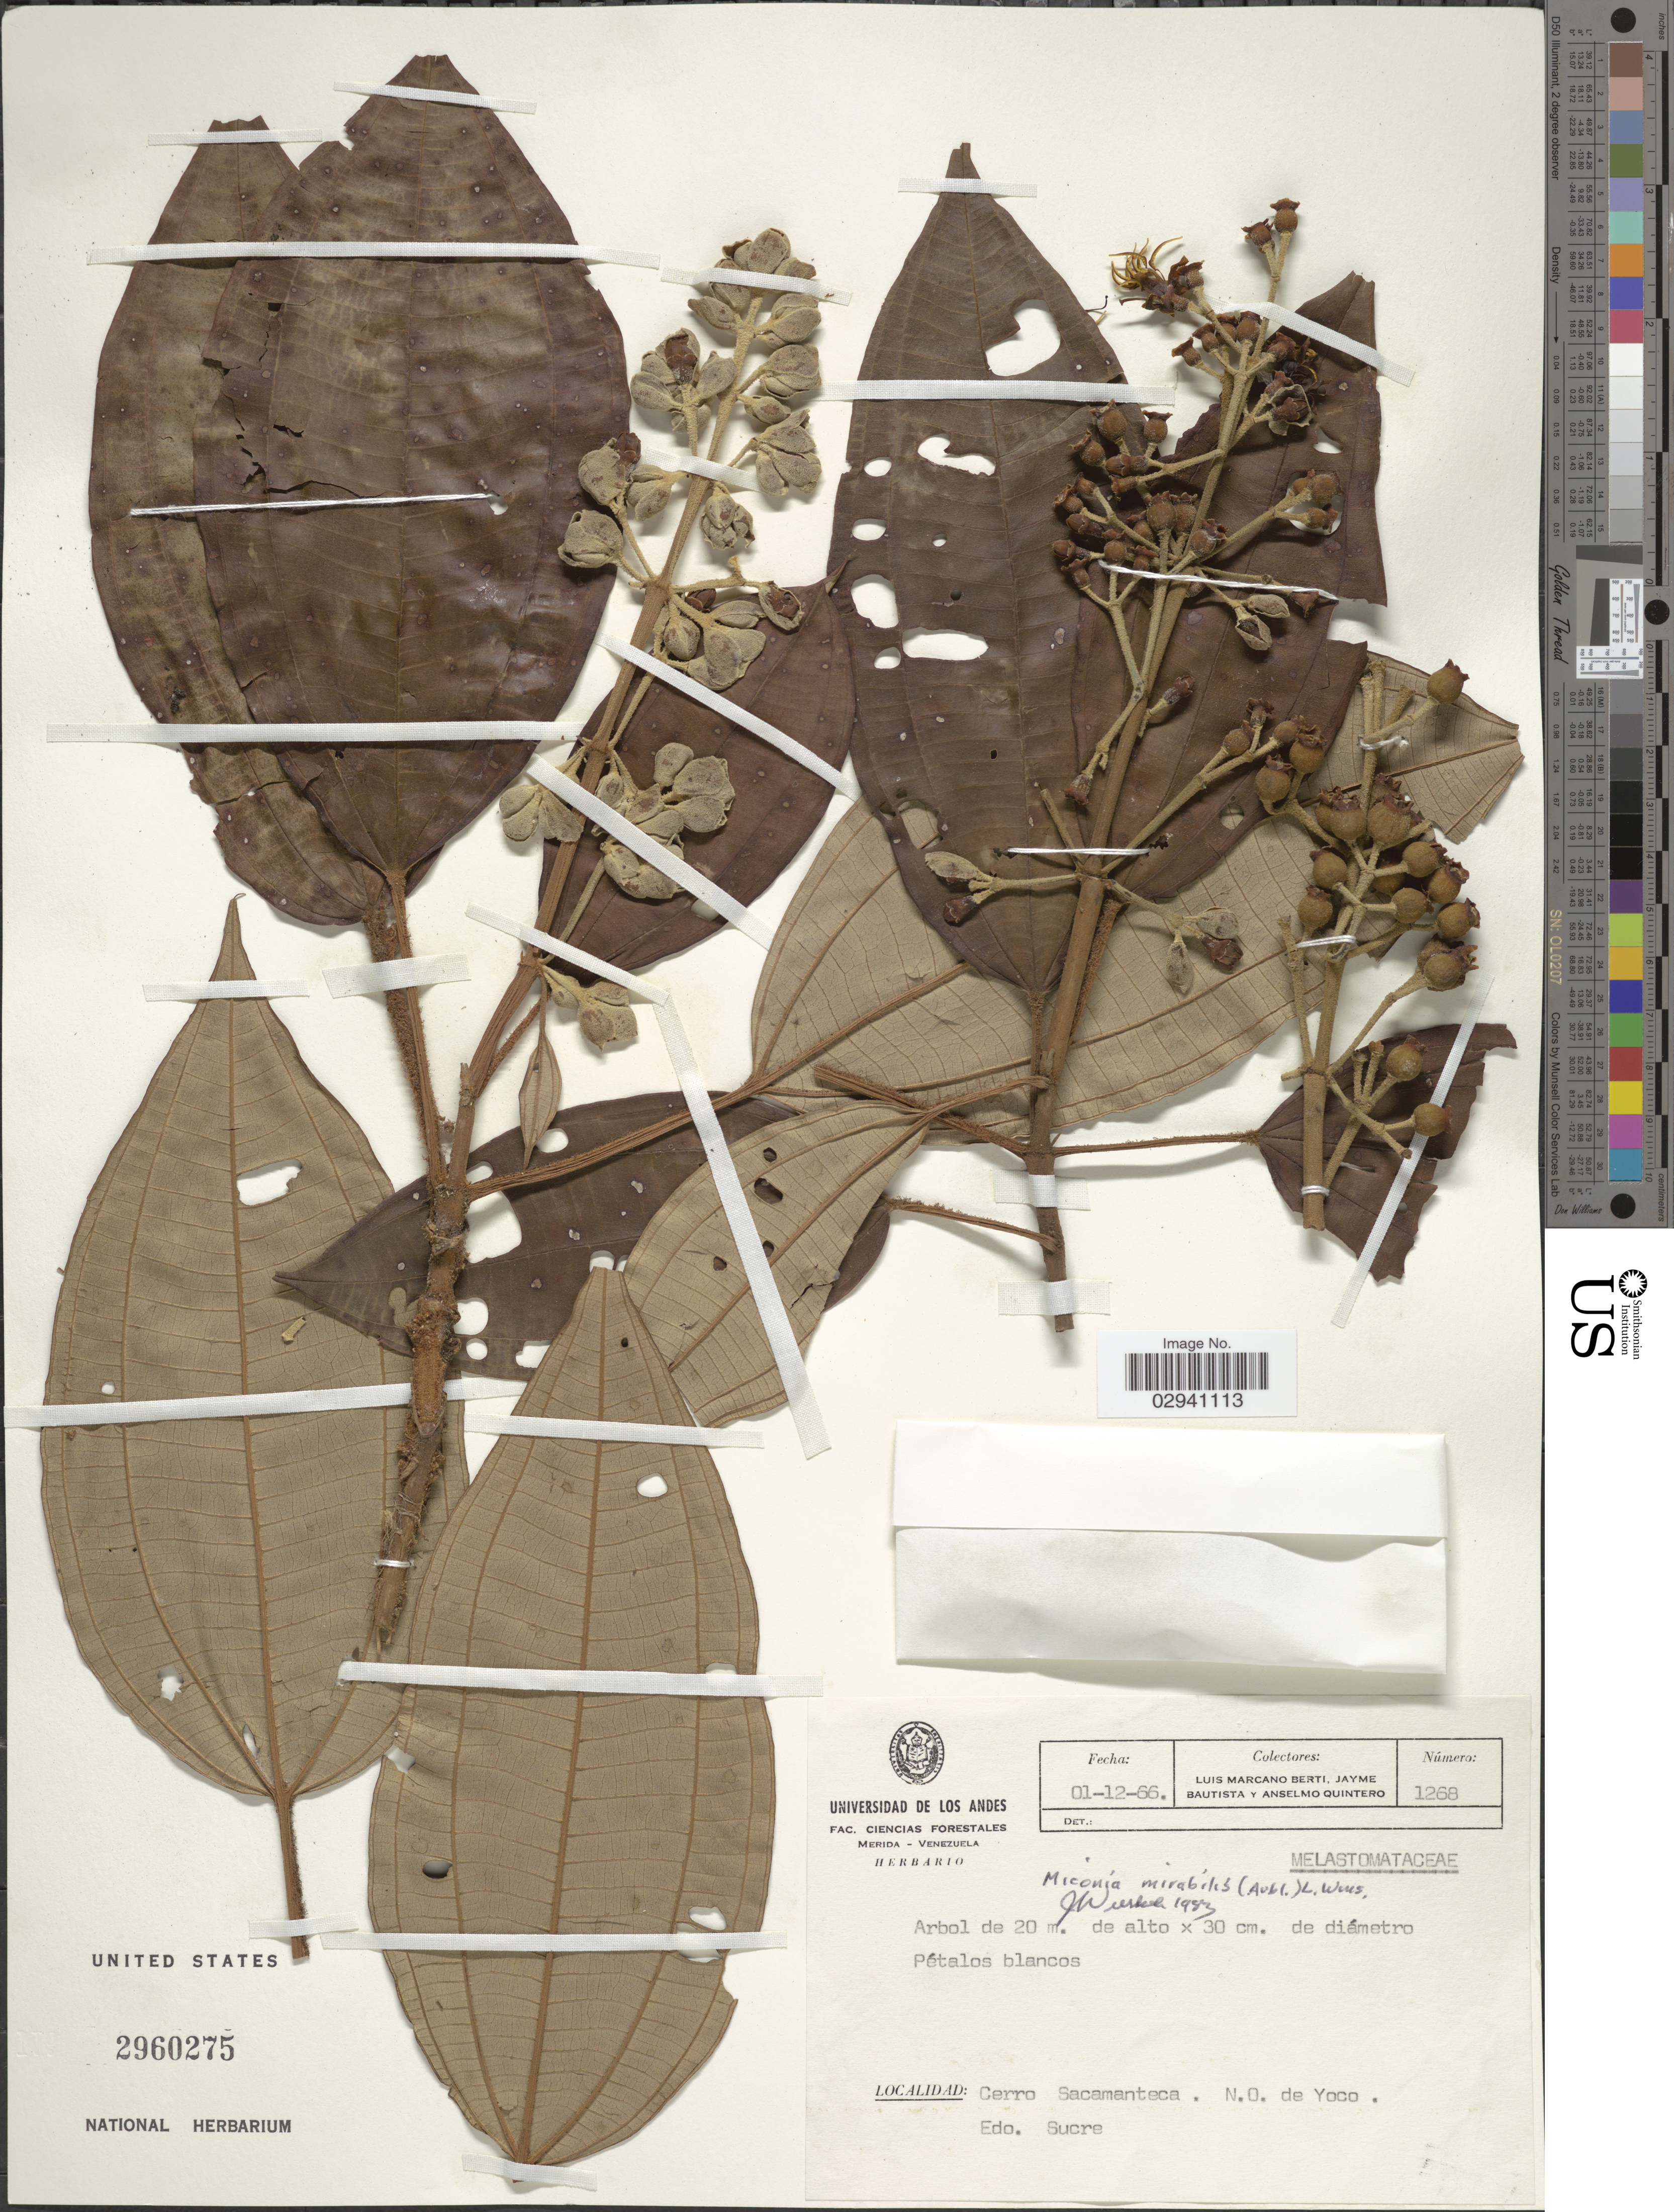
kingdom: Plantae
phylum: Tracheophyta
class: Magnoliopsida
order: Myrtales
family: Melastomataceae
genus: Miconia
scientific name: Miconia mirabilis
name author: (Aubl.) L.O. Williams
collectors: L. Marcano-Berti, J. A. Bautista B. & A. Quintero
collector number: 1268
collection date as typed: Transcribed d/m/y: 1/12/66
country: Venezuela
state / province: Sucre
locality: Cerro Sacamanteca. N.O. de Yoco. Edo. Sucre.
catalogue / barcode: US 2960275